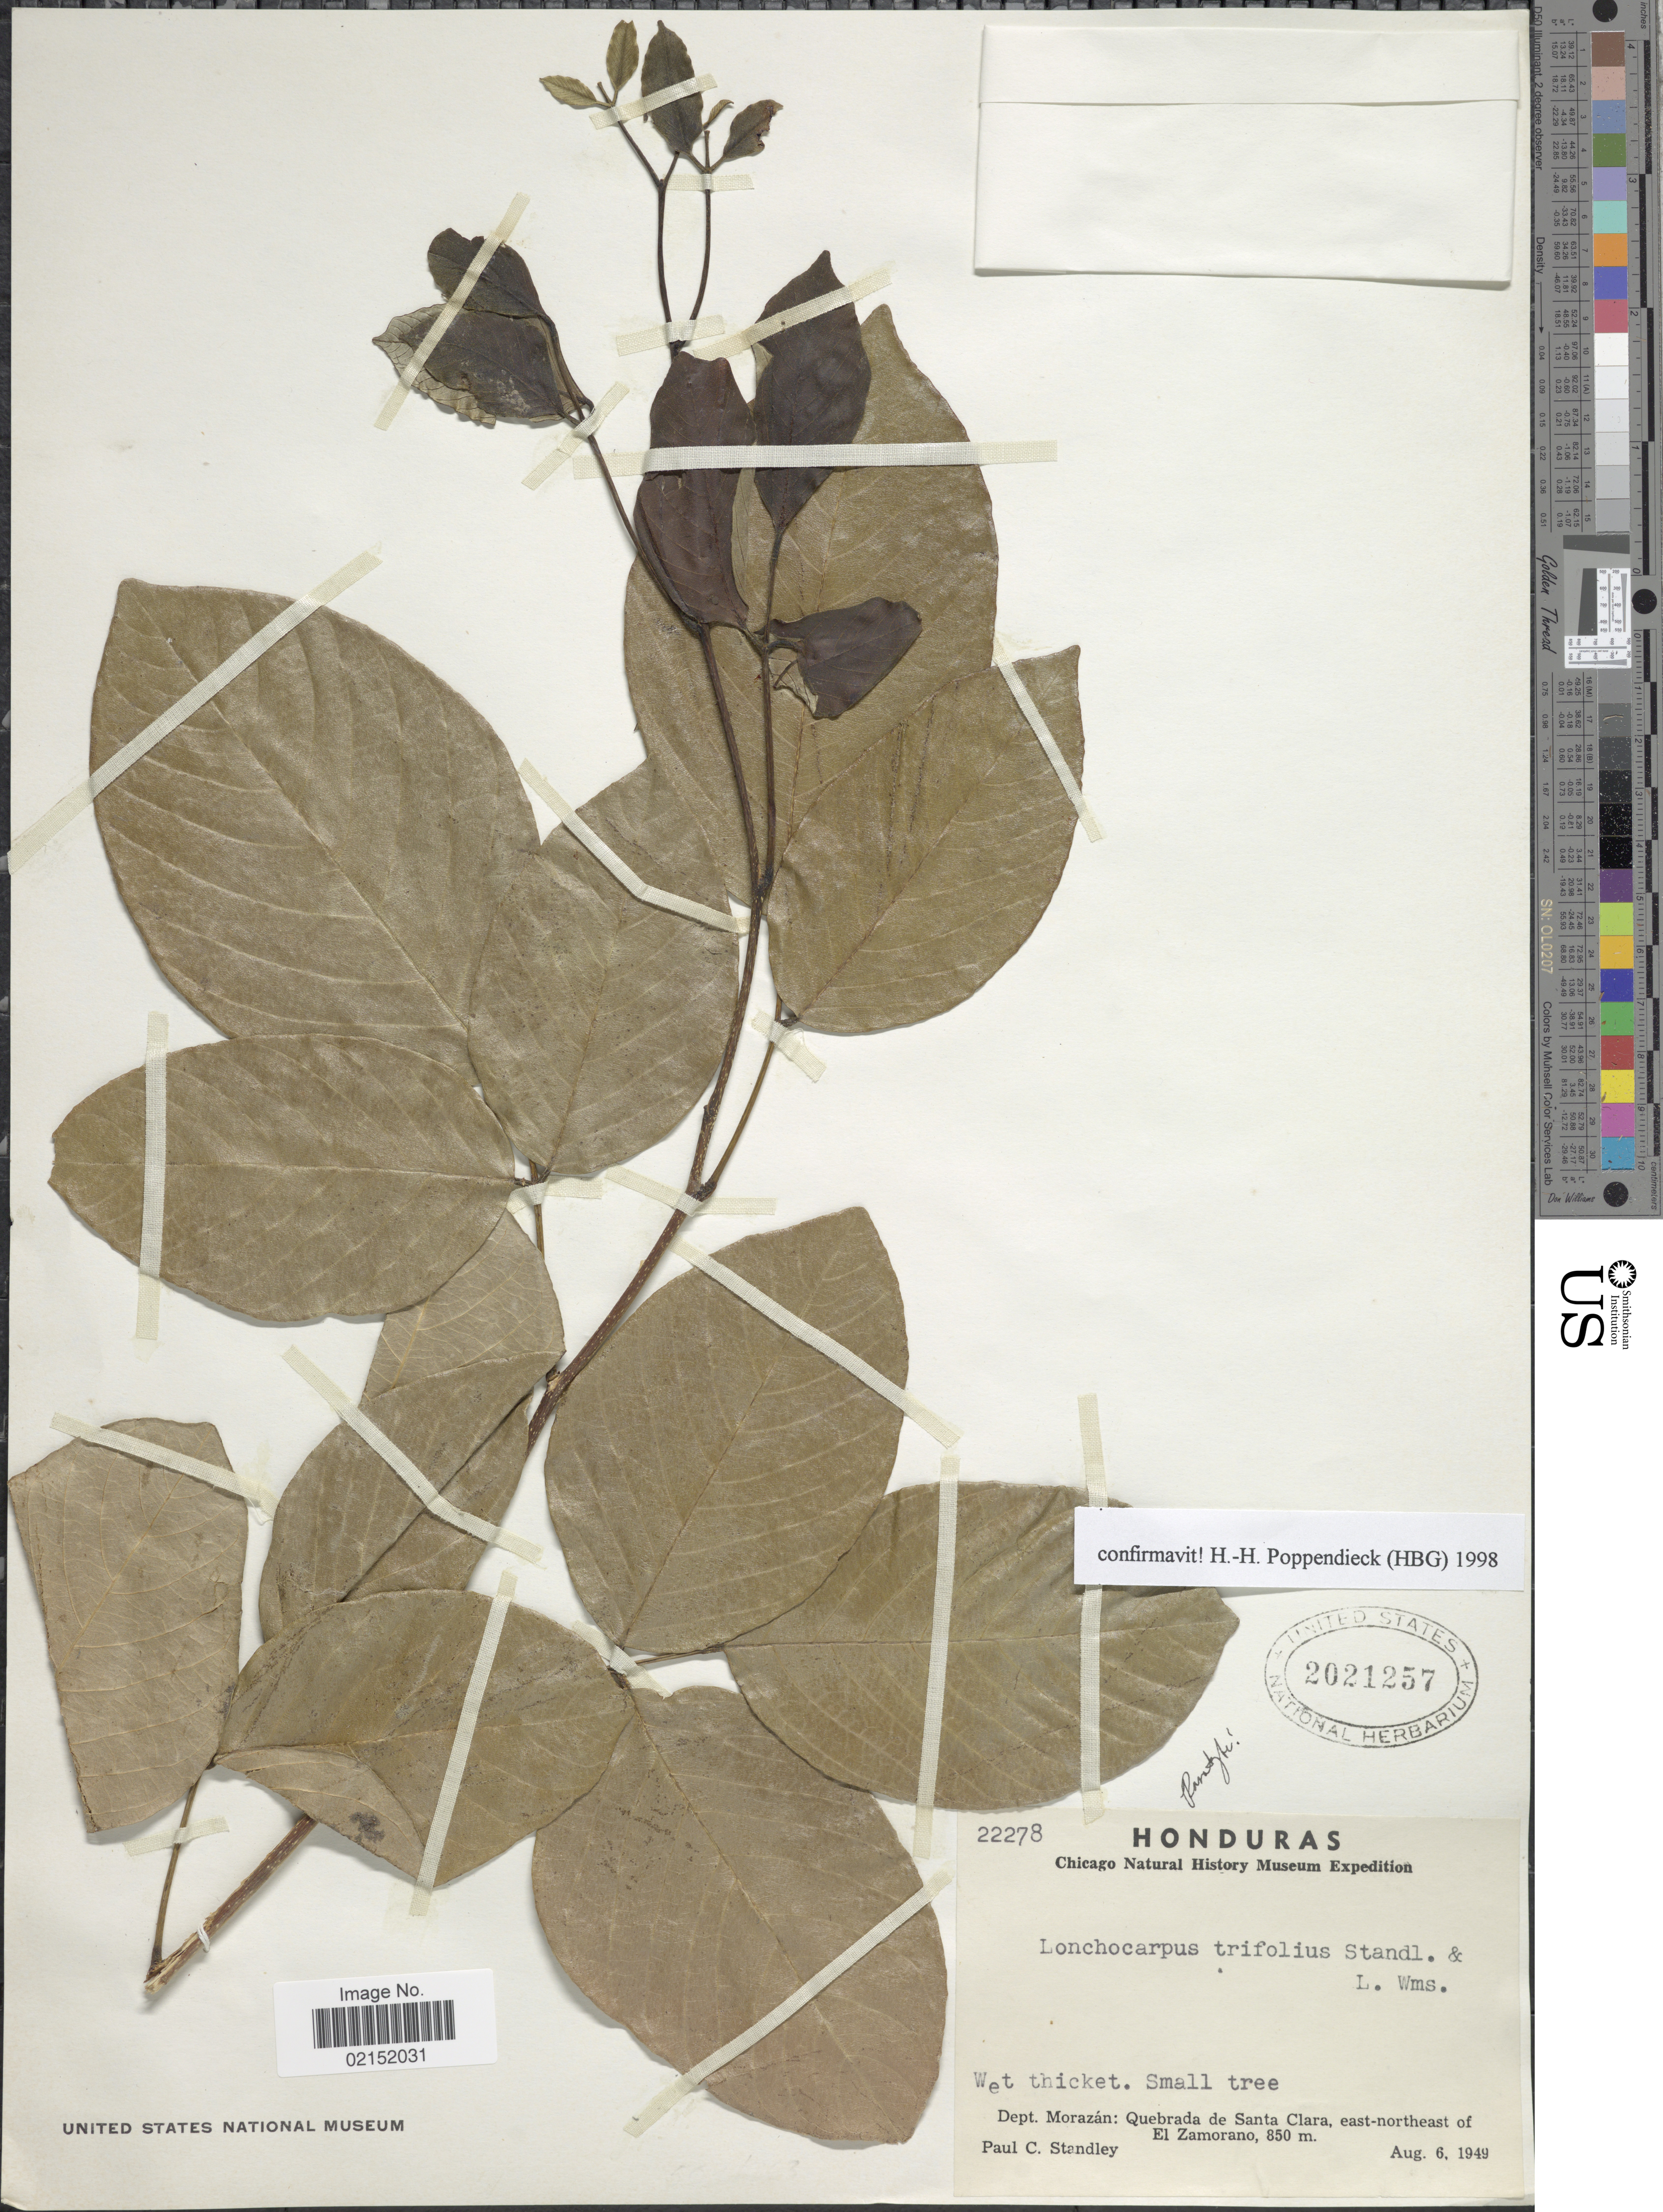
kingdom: Plantae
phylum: Tracheophyta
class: Magnoliopsida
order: Fabales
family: Fabaceae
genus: Lonchocarpus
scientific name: Lonchocarpus trifolius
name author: Standl. & L.O. Williams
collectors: P. C. Standley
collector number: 22278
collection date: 1949-08-06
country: Honduras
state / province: Fco. Morazán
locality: Quebrada de Santa Clara, east-northeast of El Zamorano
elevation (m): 850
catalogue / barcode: US 2021257